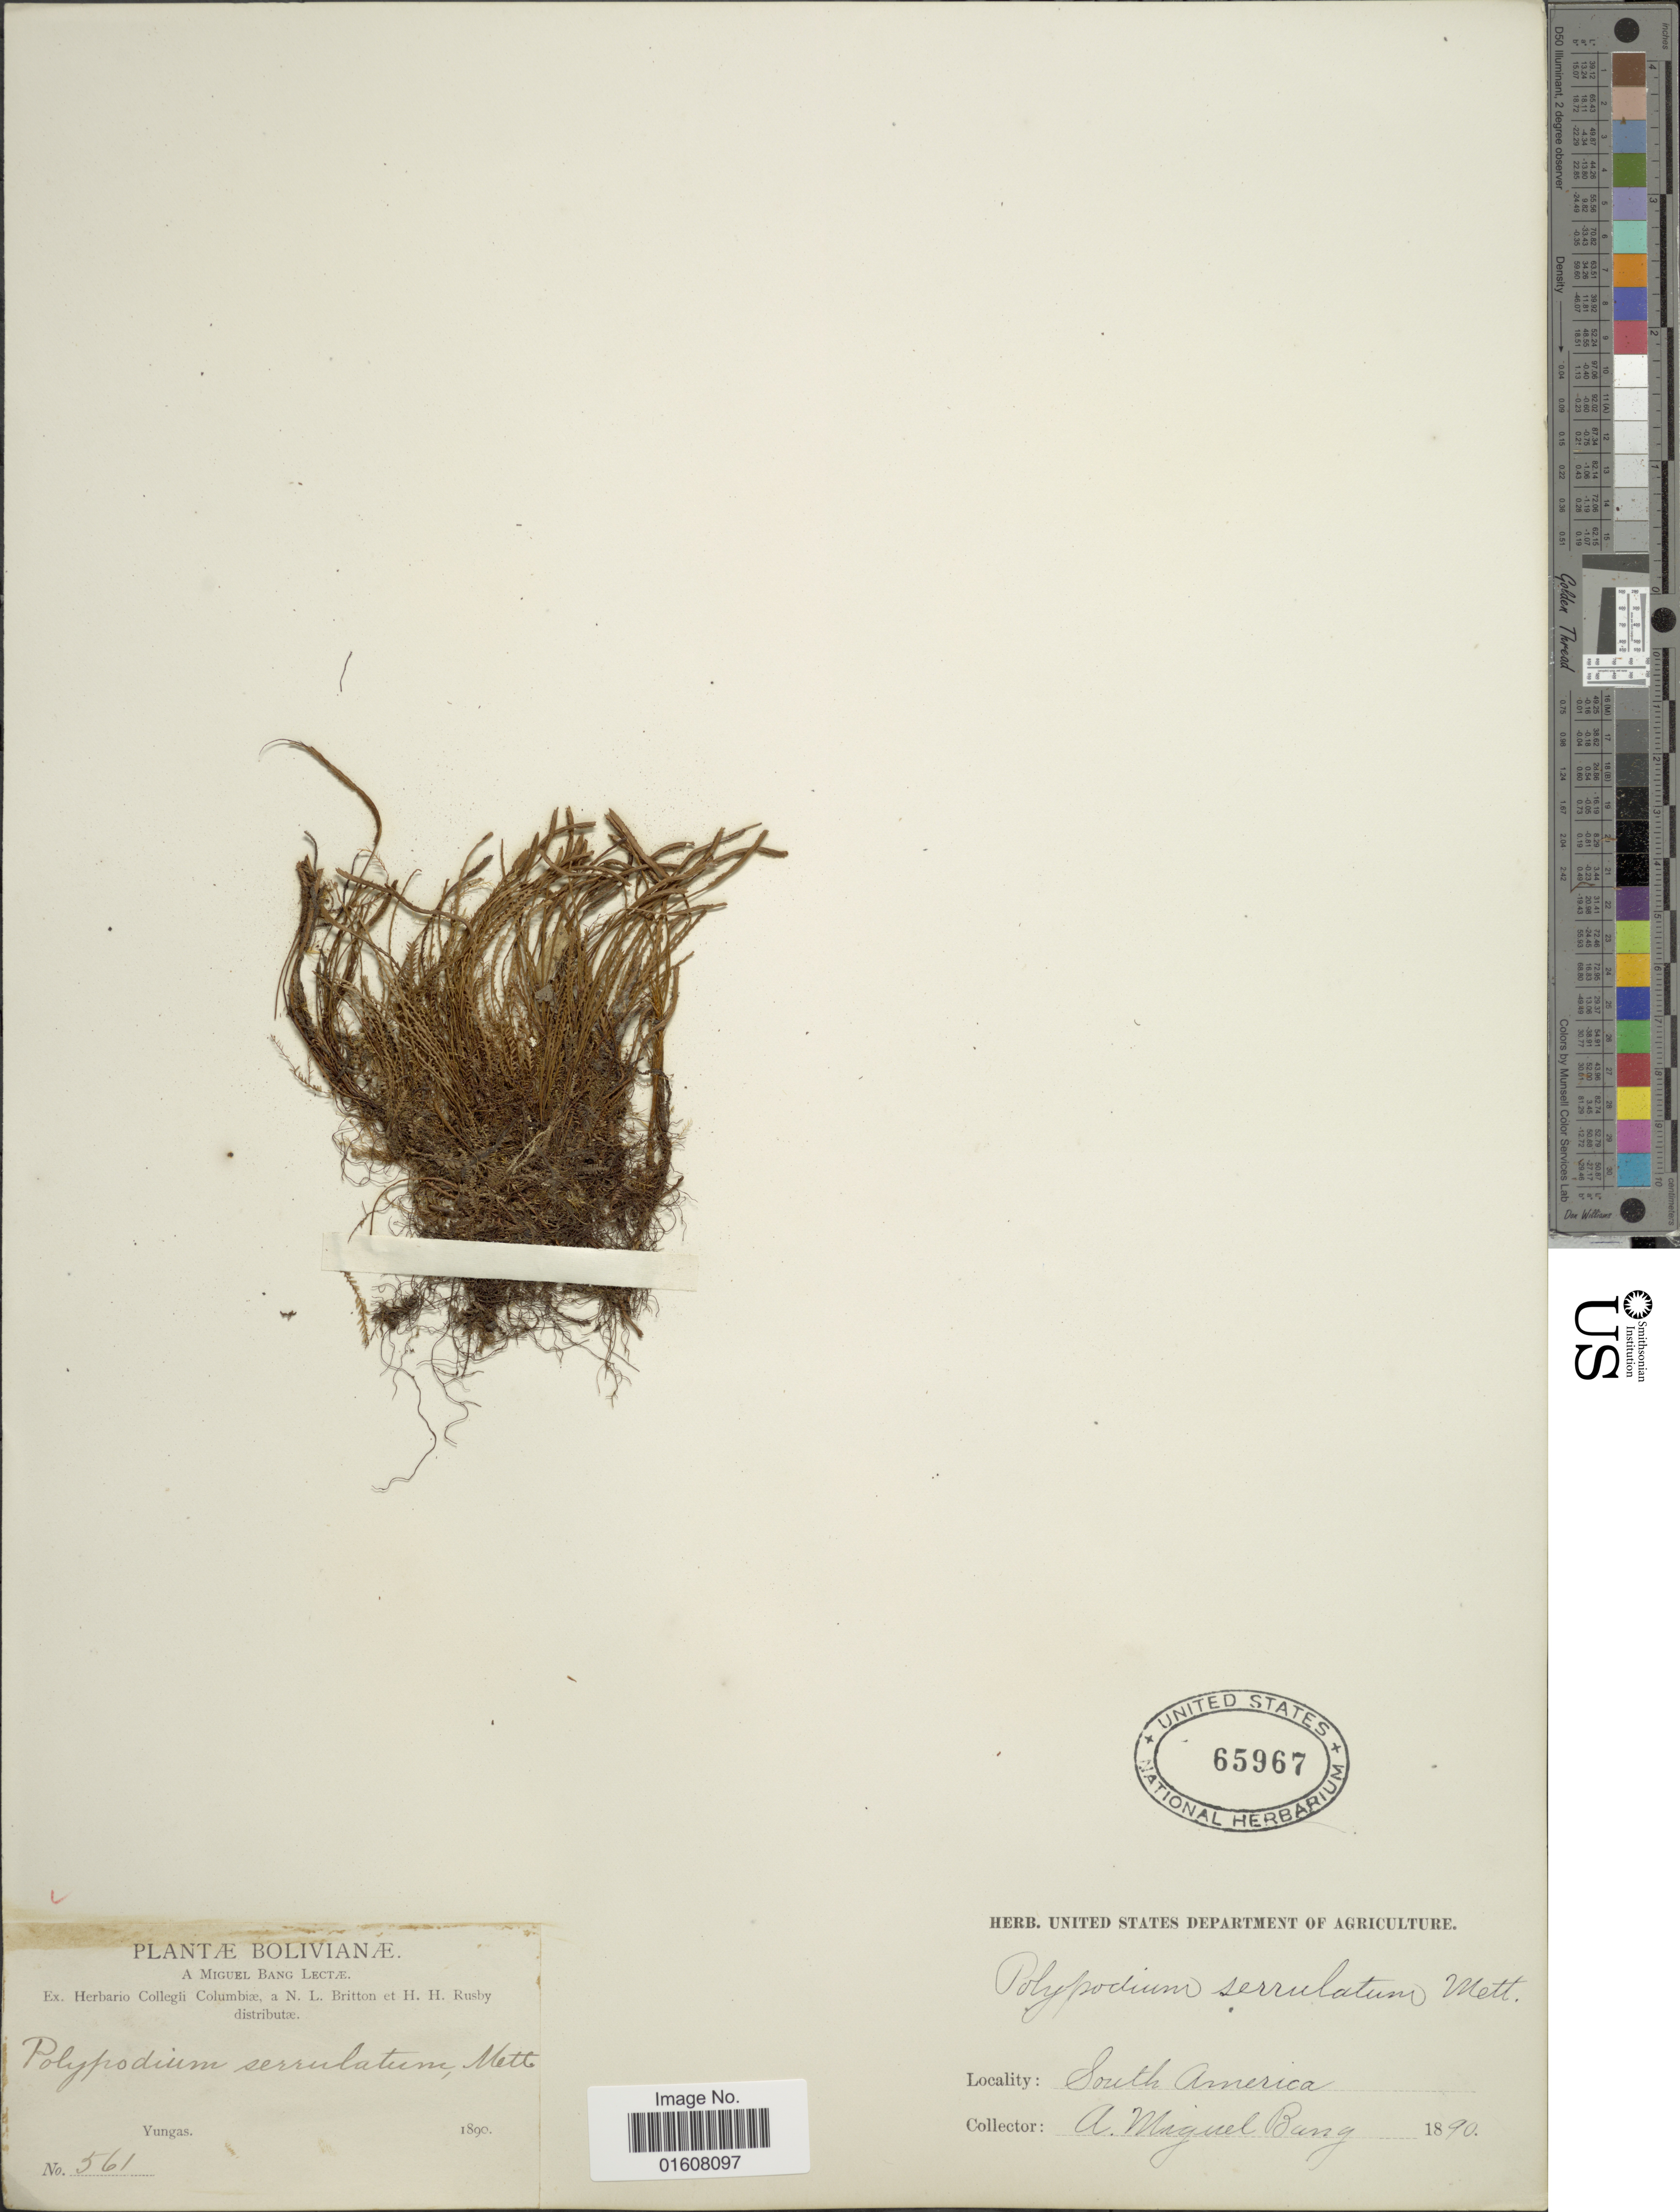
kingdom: Plantae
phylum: Tracheophyta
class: Polypodiopsida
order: Polypodiales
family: Polypodiaceae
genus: Cochlidium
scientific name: Cochlidium serrulatum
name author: (Sw.) L.E. Bishop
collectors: M. Bang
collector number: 561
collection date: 1890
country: Bolivia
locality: Yungas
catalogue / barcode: US 65967